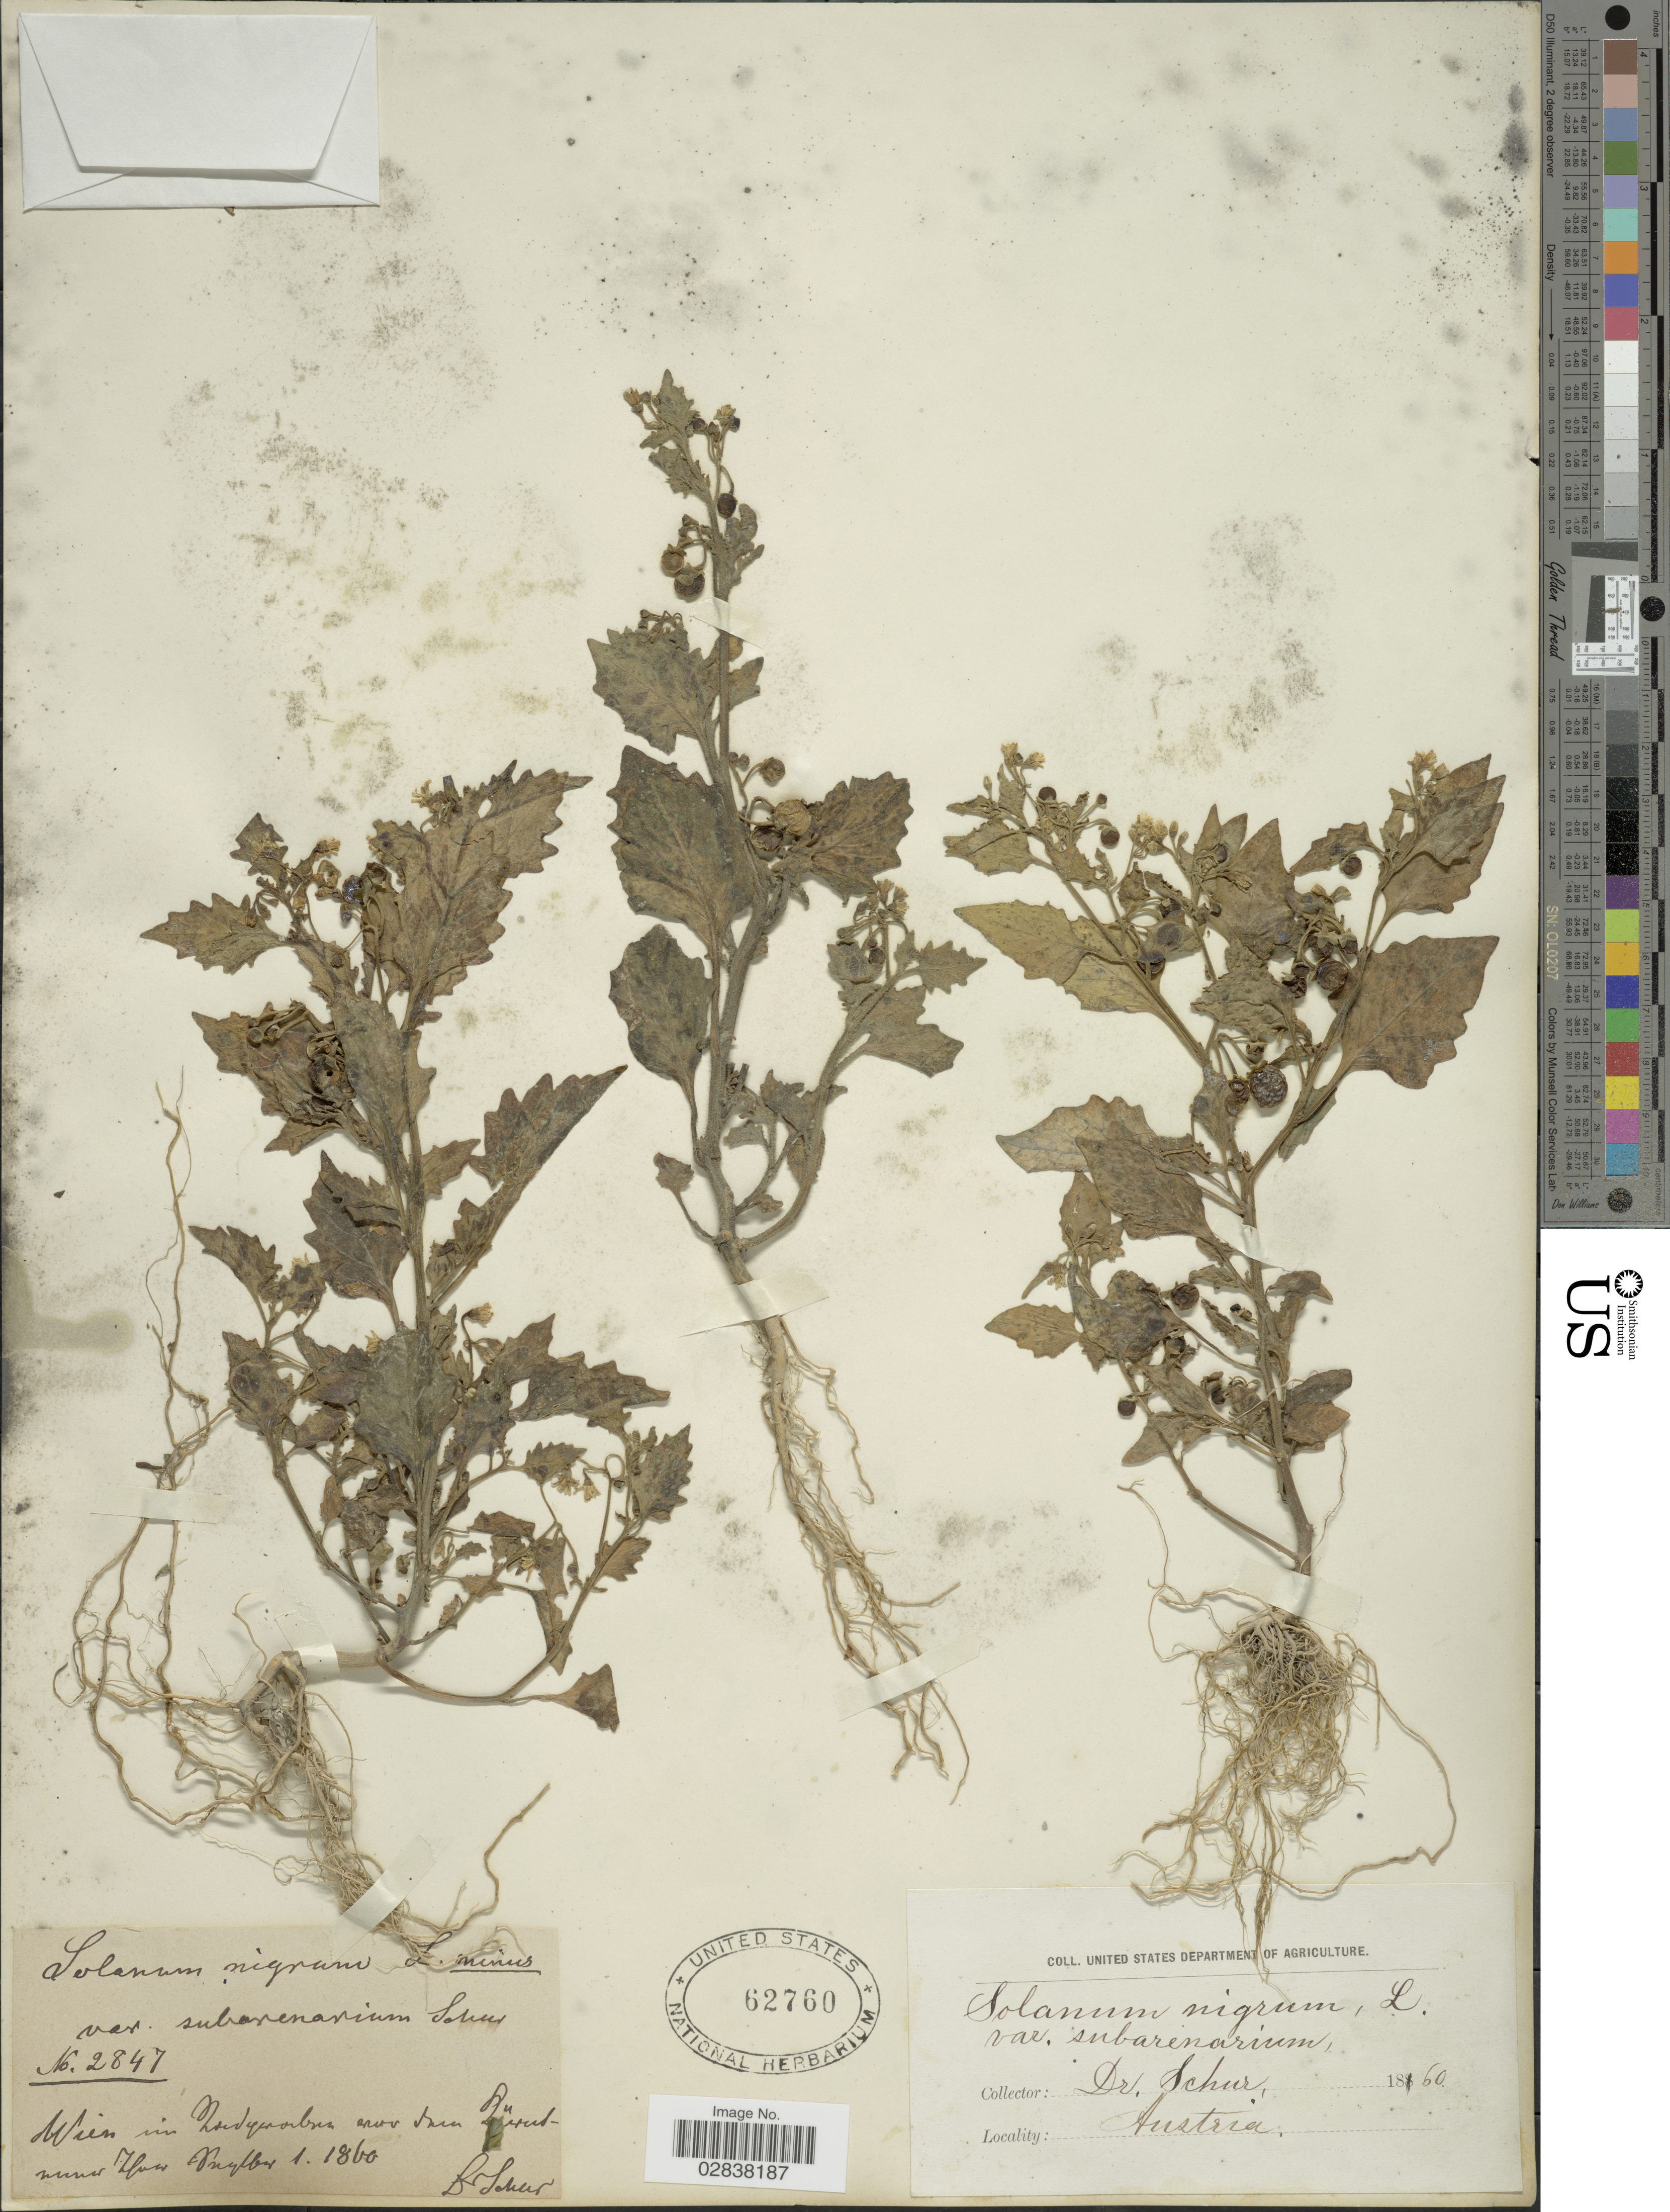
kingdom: Plantae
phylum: Tracheophyta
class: Magnoliopsida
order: Solanales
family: Solanaceae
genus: Solanum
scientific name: Solanum nigrum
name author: L.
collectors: Schur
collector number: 2847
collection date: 1860-01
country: Austria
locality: Wien im Nordyunbun [interpreted] env [interpreted] Stren [interpreted] Surud [interpreted]nuner [interpreted] Zlun [interpreted] Snylbus [interpreted].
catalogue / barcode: US 62760